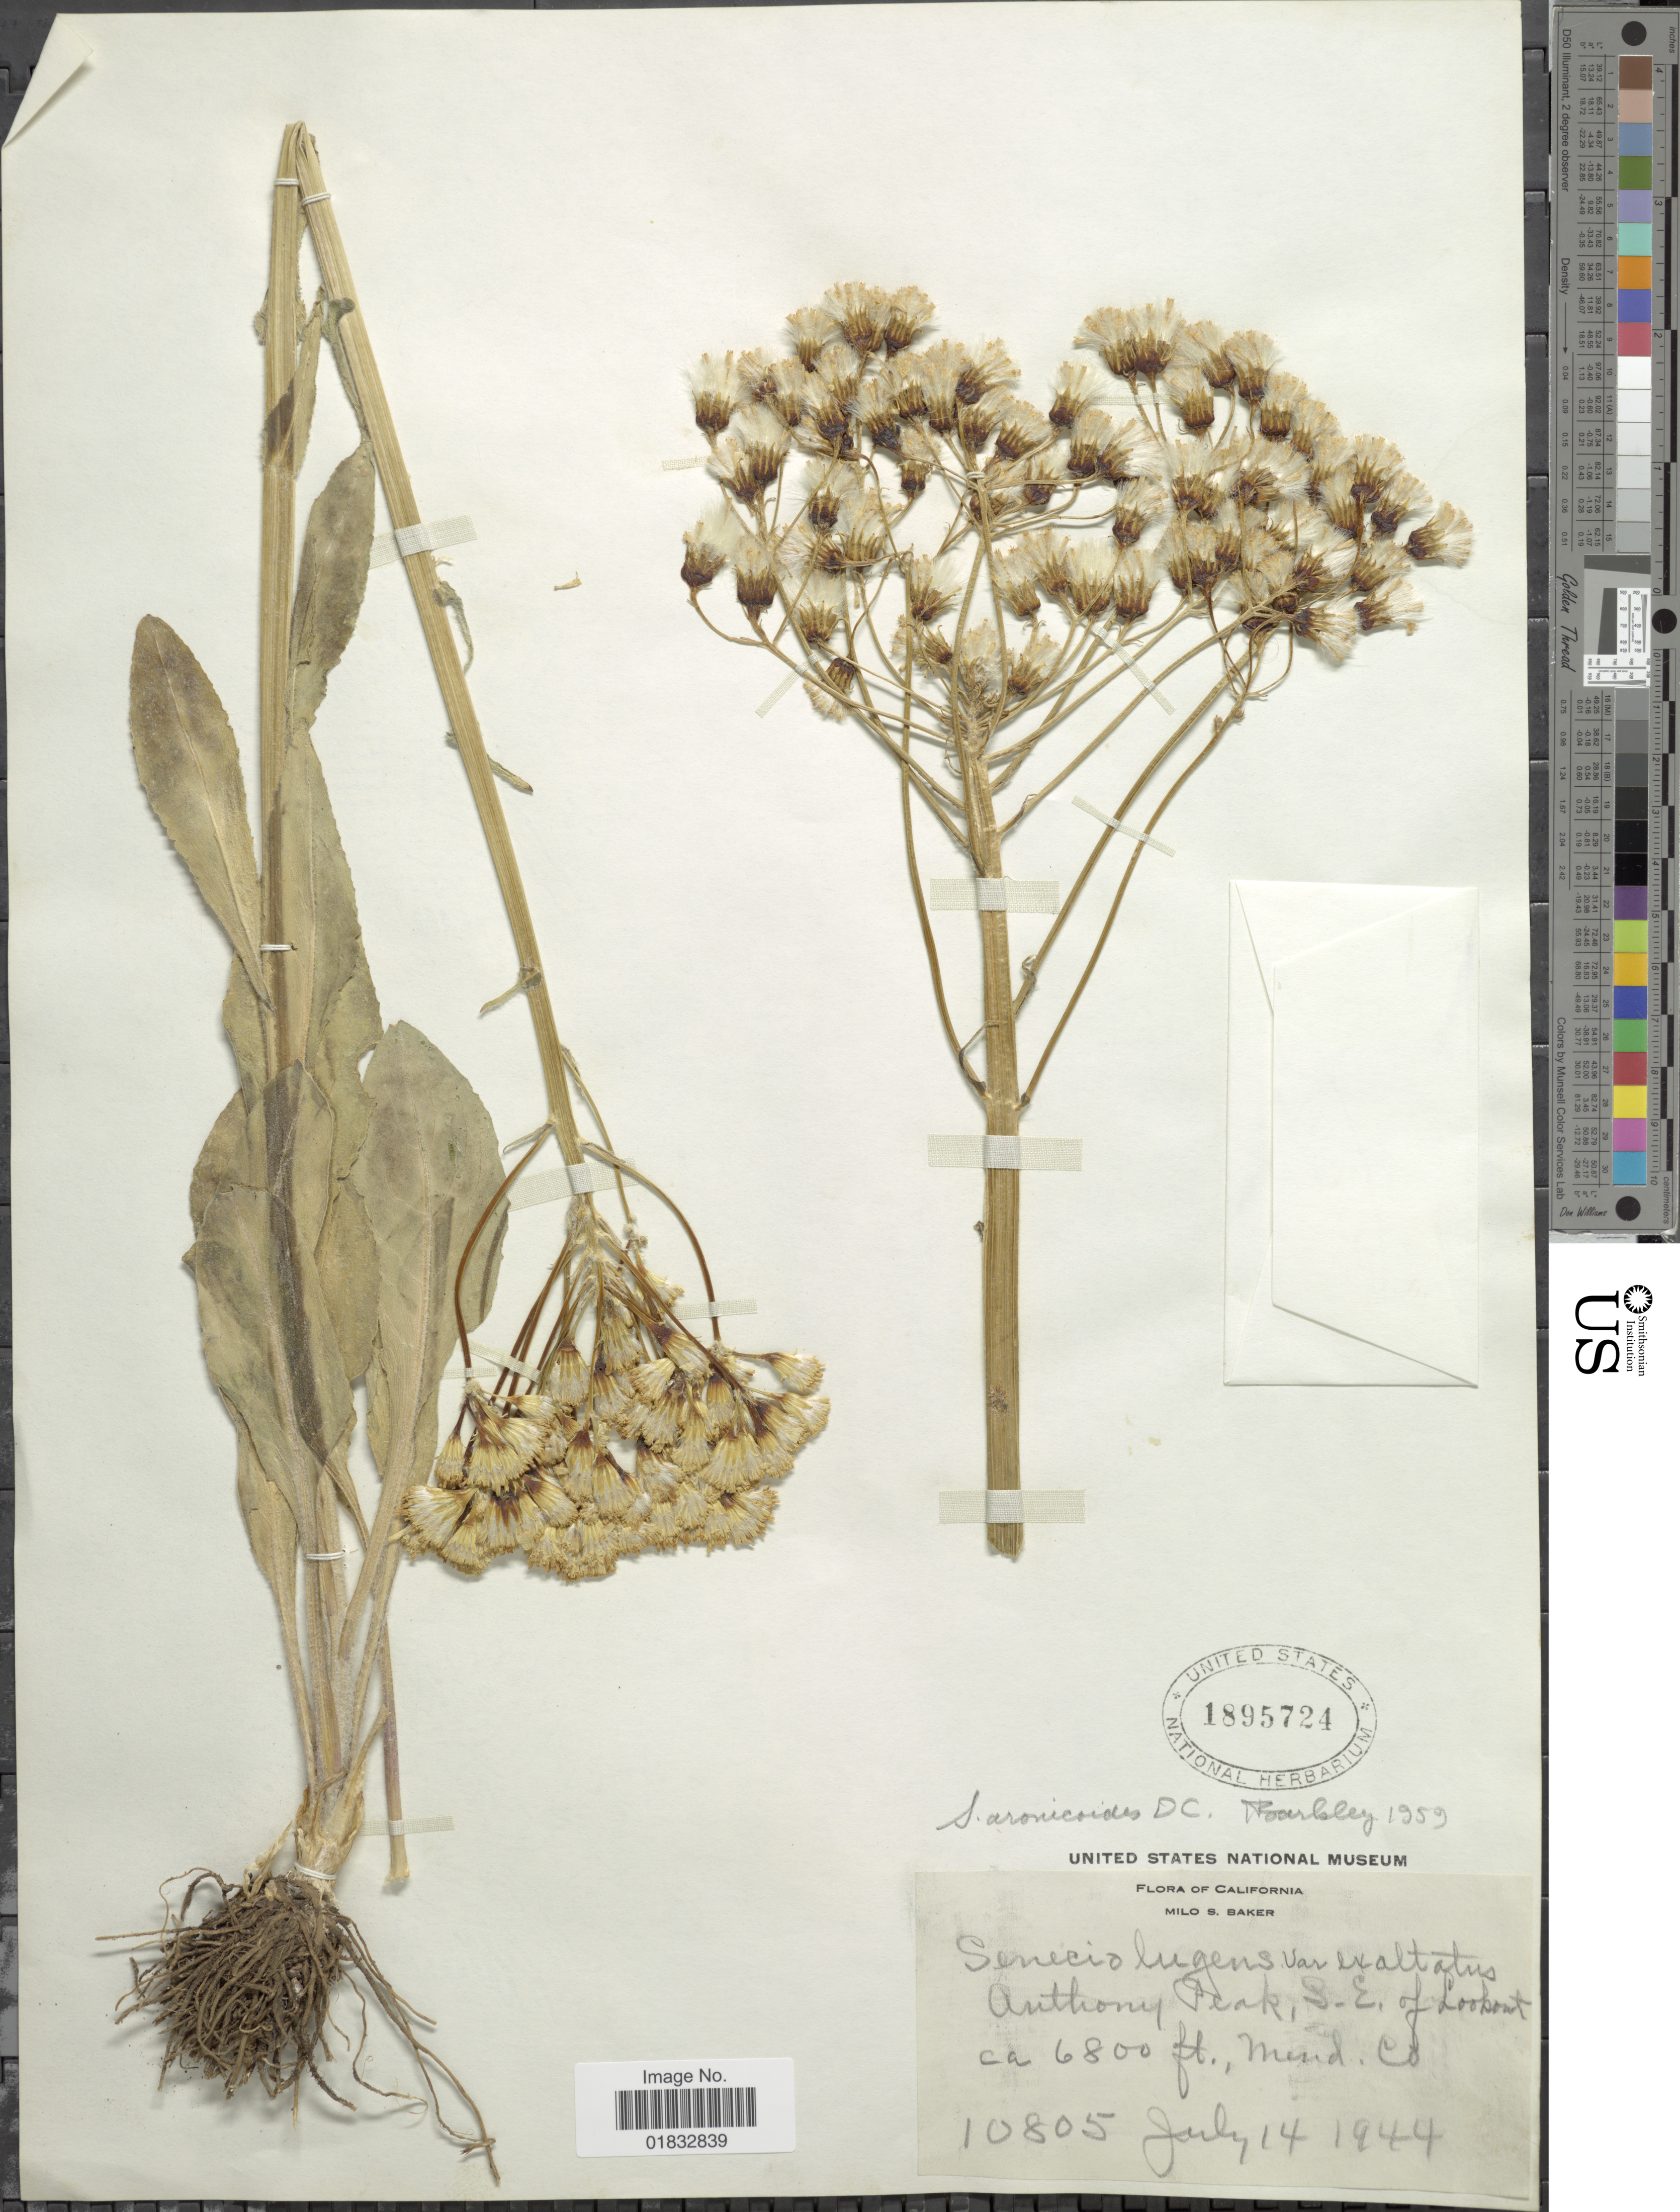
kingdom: Plantae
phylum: Tracheophyta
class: Magnoliopsida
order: Asterales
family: Asteraceae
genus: Senecio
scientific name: Senecio aronicoides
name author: DC.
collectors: M. S. Baker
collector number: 10805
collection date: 1944-07-14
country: United States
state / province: California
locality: Anthony Peak, S.E. of Lookout., Mend Co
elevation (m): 2073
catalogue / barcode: US 1895724